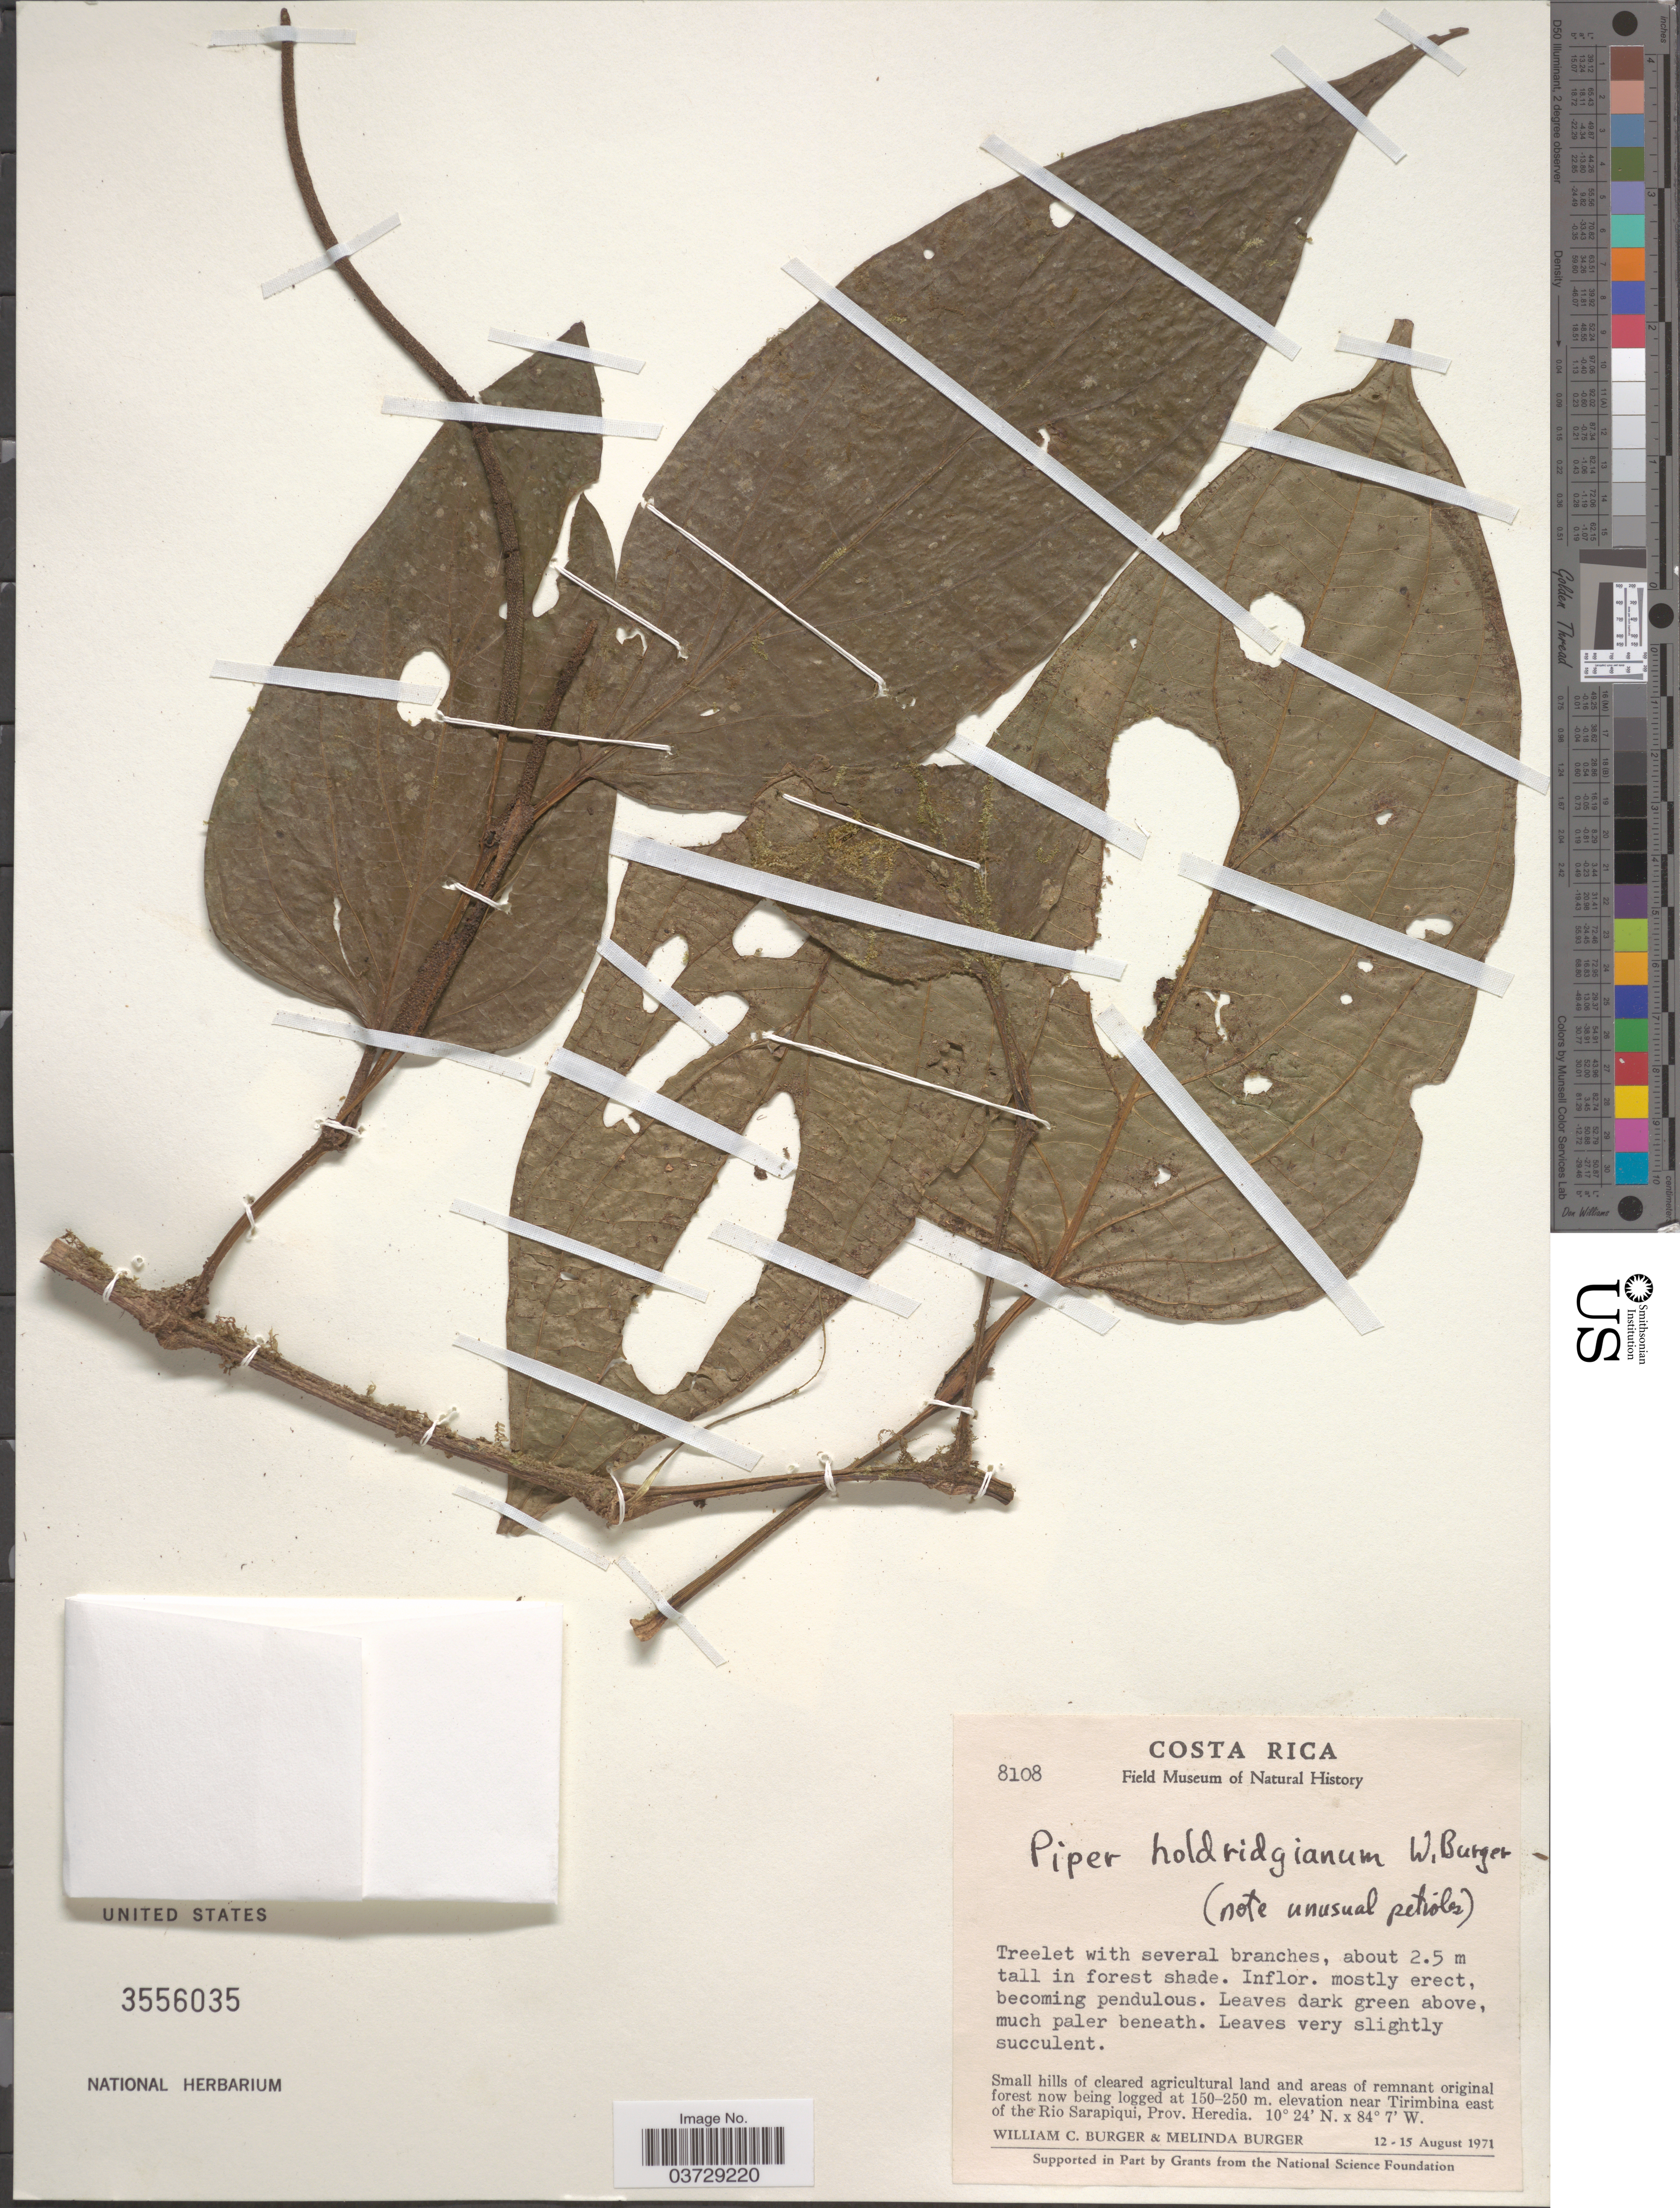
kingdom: Plantae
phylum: Tracheophyta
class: Magnoliopsida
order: Piperales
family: Piperaceae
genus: Piper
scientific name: Piper holdridgeianum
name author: W.C. Burger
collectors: W. Burger & M. Burger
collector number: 8108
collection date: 1971-08-12/1971-08-15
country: Costa Rica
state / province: Heredia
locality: Near Tirimbina east of the Rio Sarapiqui.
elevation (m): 150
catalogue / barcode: US 3556035